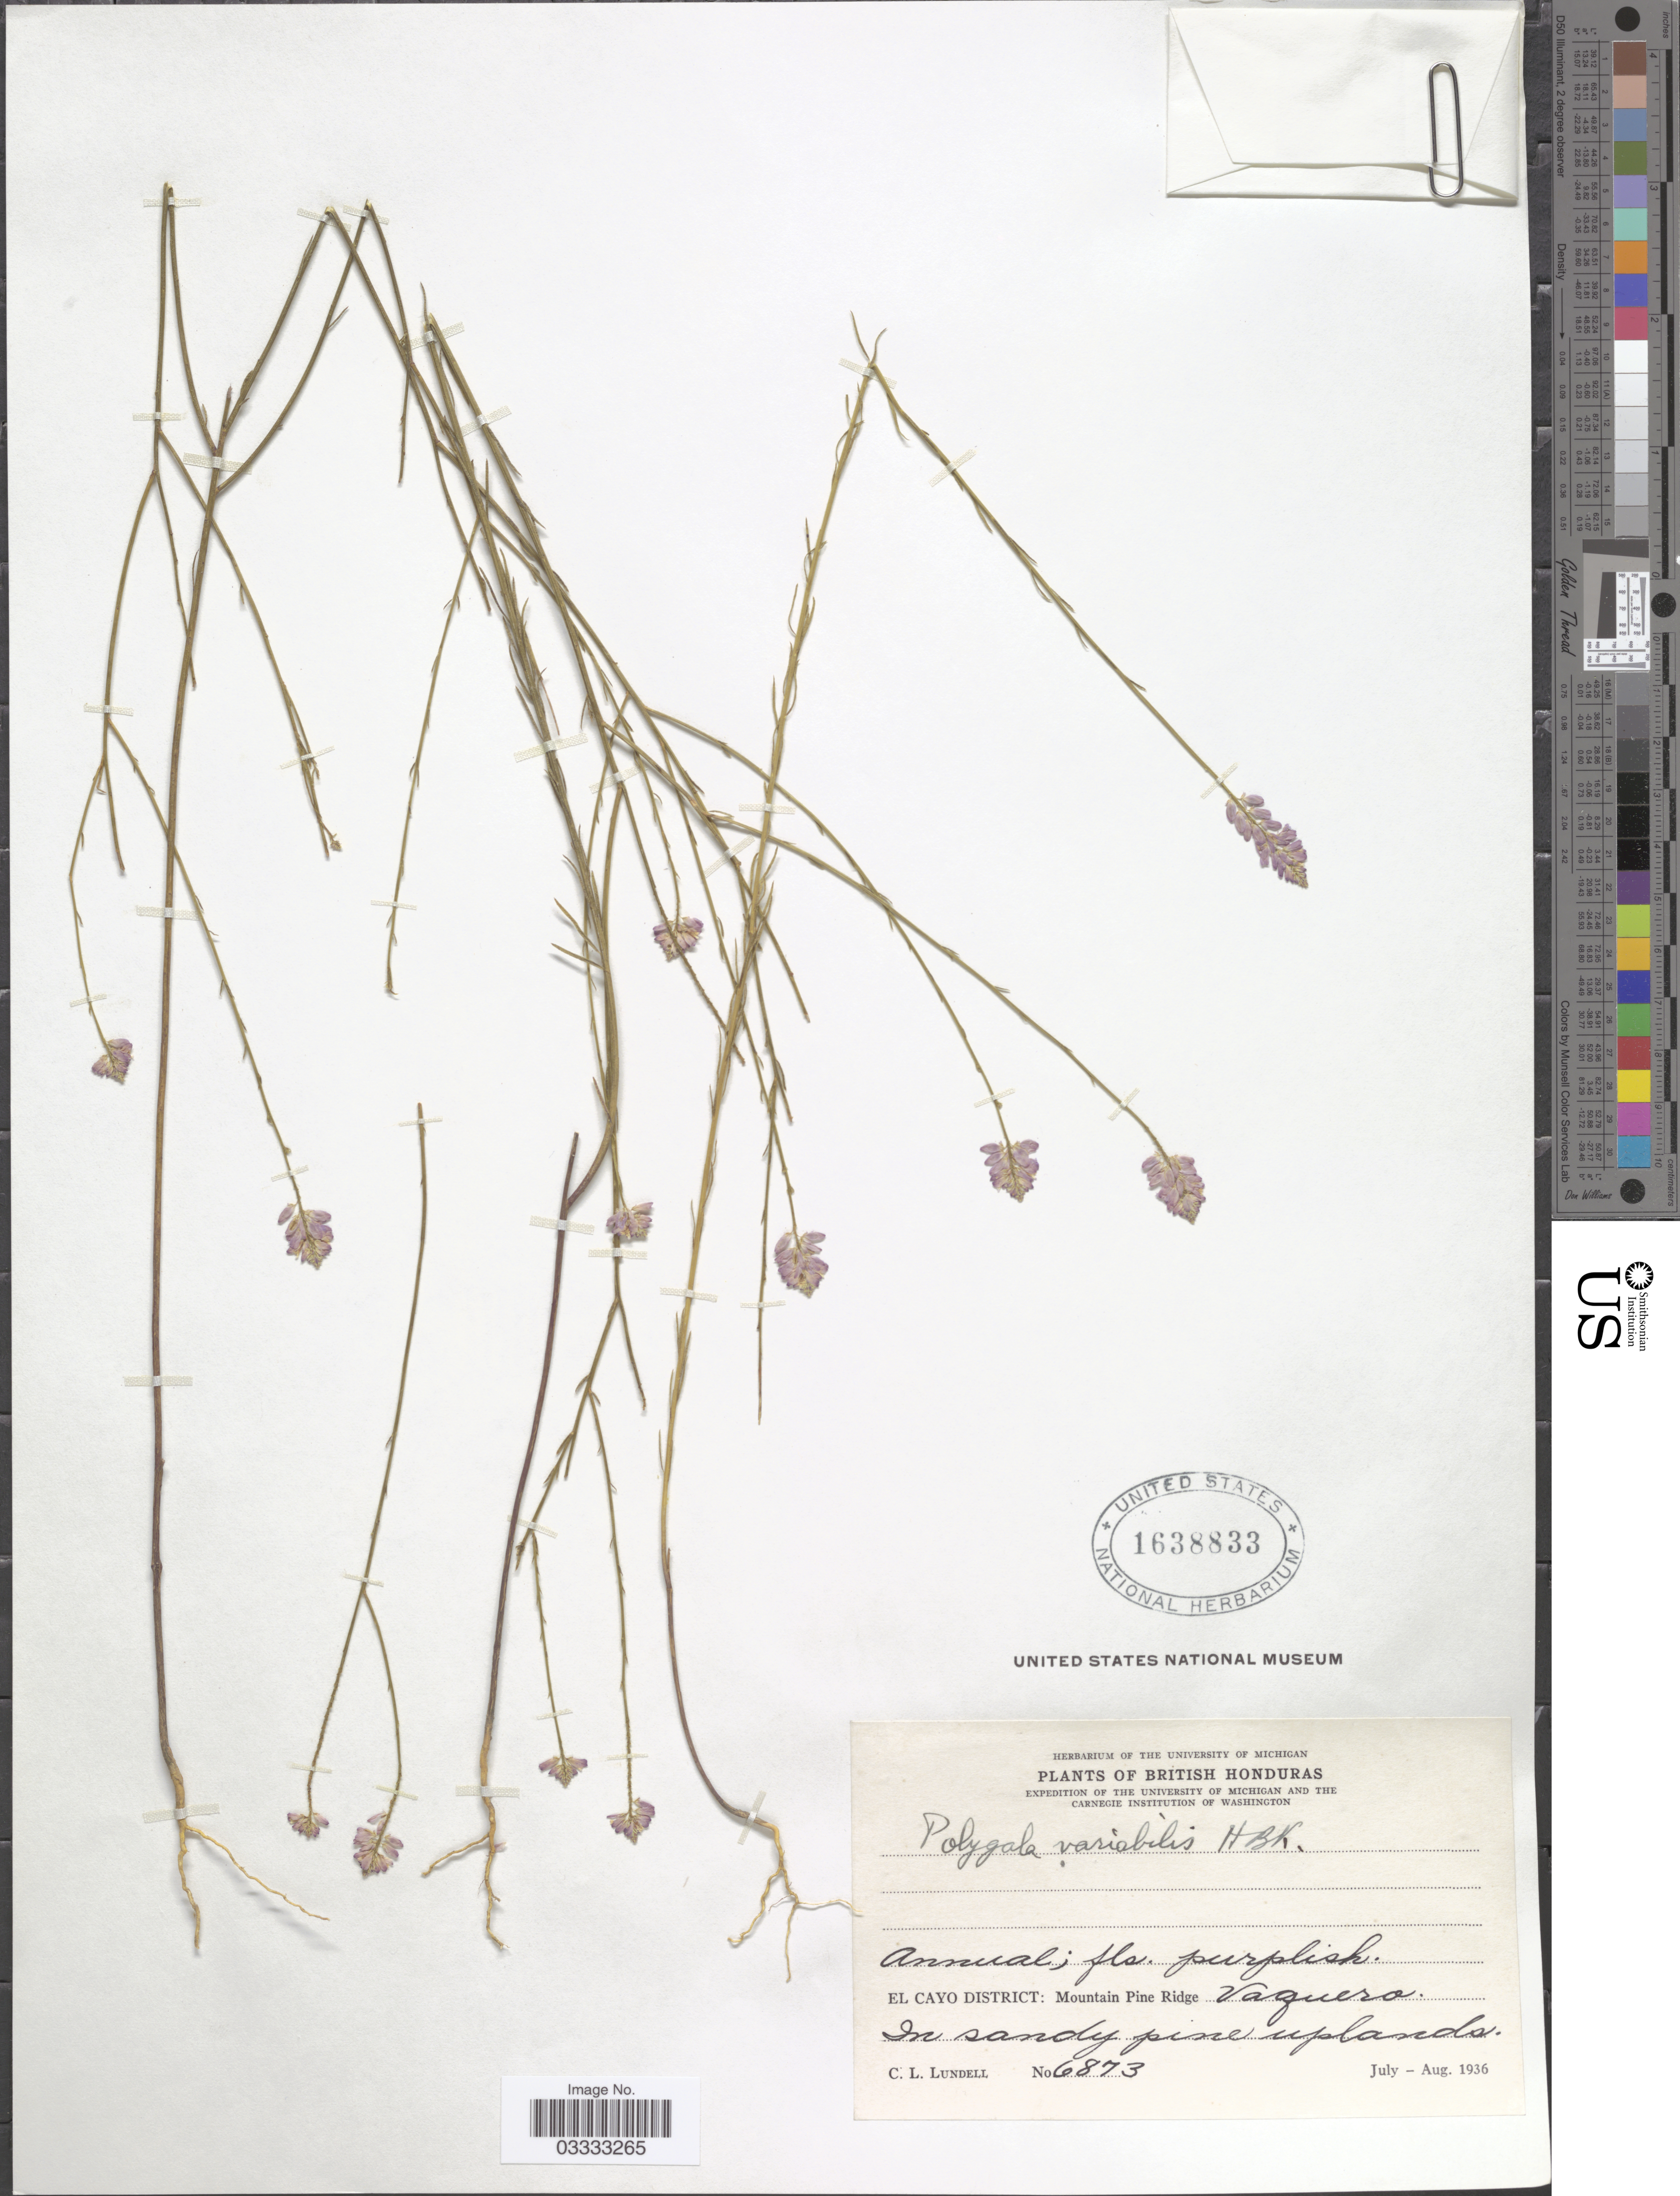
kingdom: Plantae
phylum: Tracheophyta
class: Magnoliopsida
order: Fabales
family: Polygalaceae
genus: Polygala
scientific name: Polygala variabilis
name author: Kunth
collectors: C. L. Lundell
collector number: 6873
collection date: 1936-07/1936-08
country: Belize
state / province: Cayo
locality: British Honduras. El Cayo District: Mountain Pine Ridge. Vaquero. In sandy pine uplands.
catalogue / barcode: US 1638833